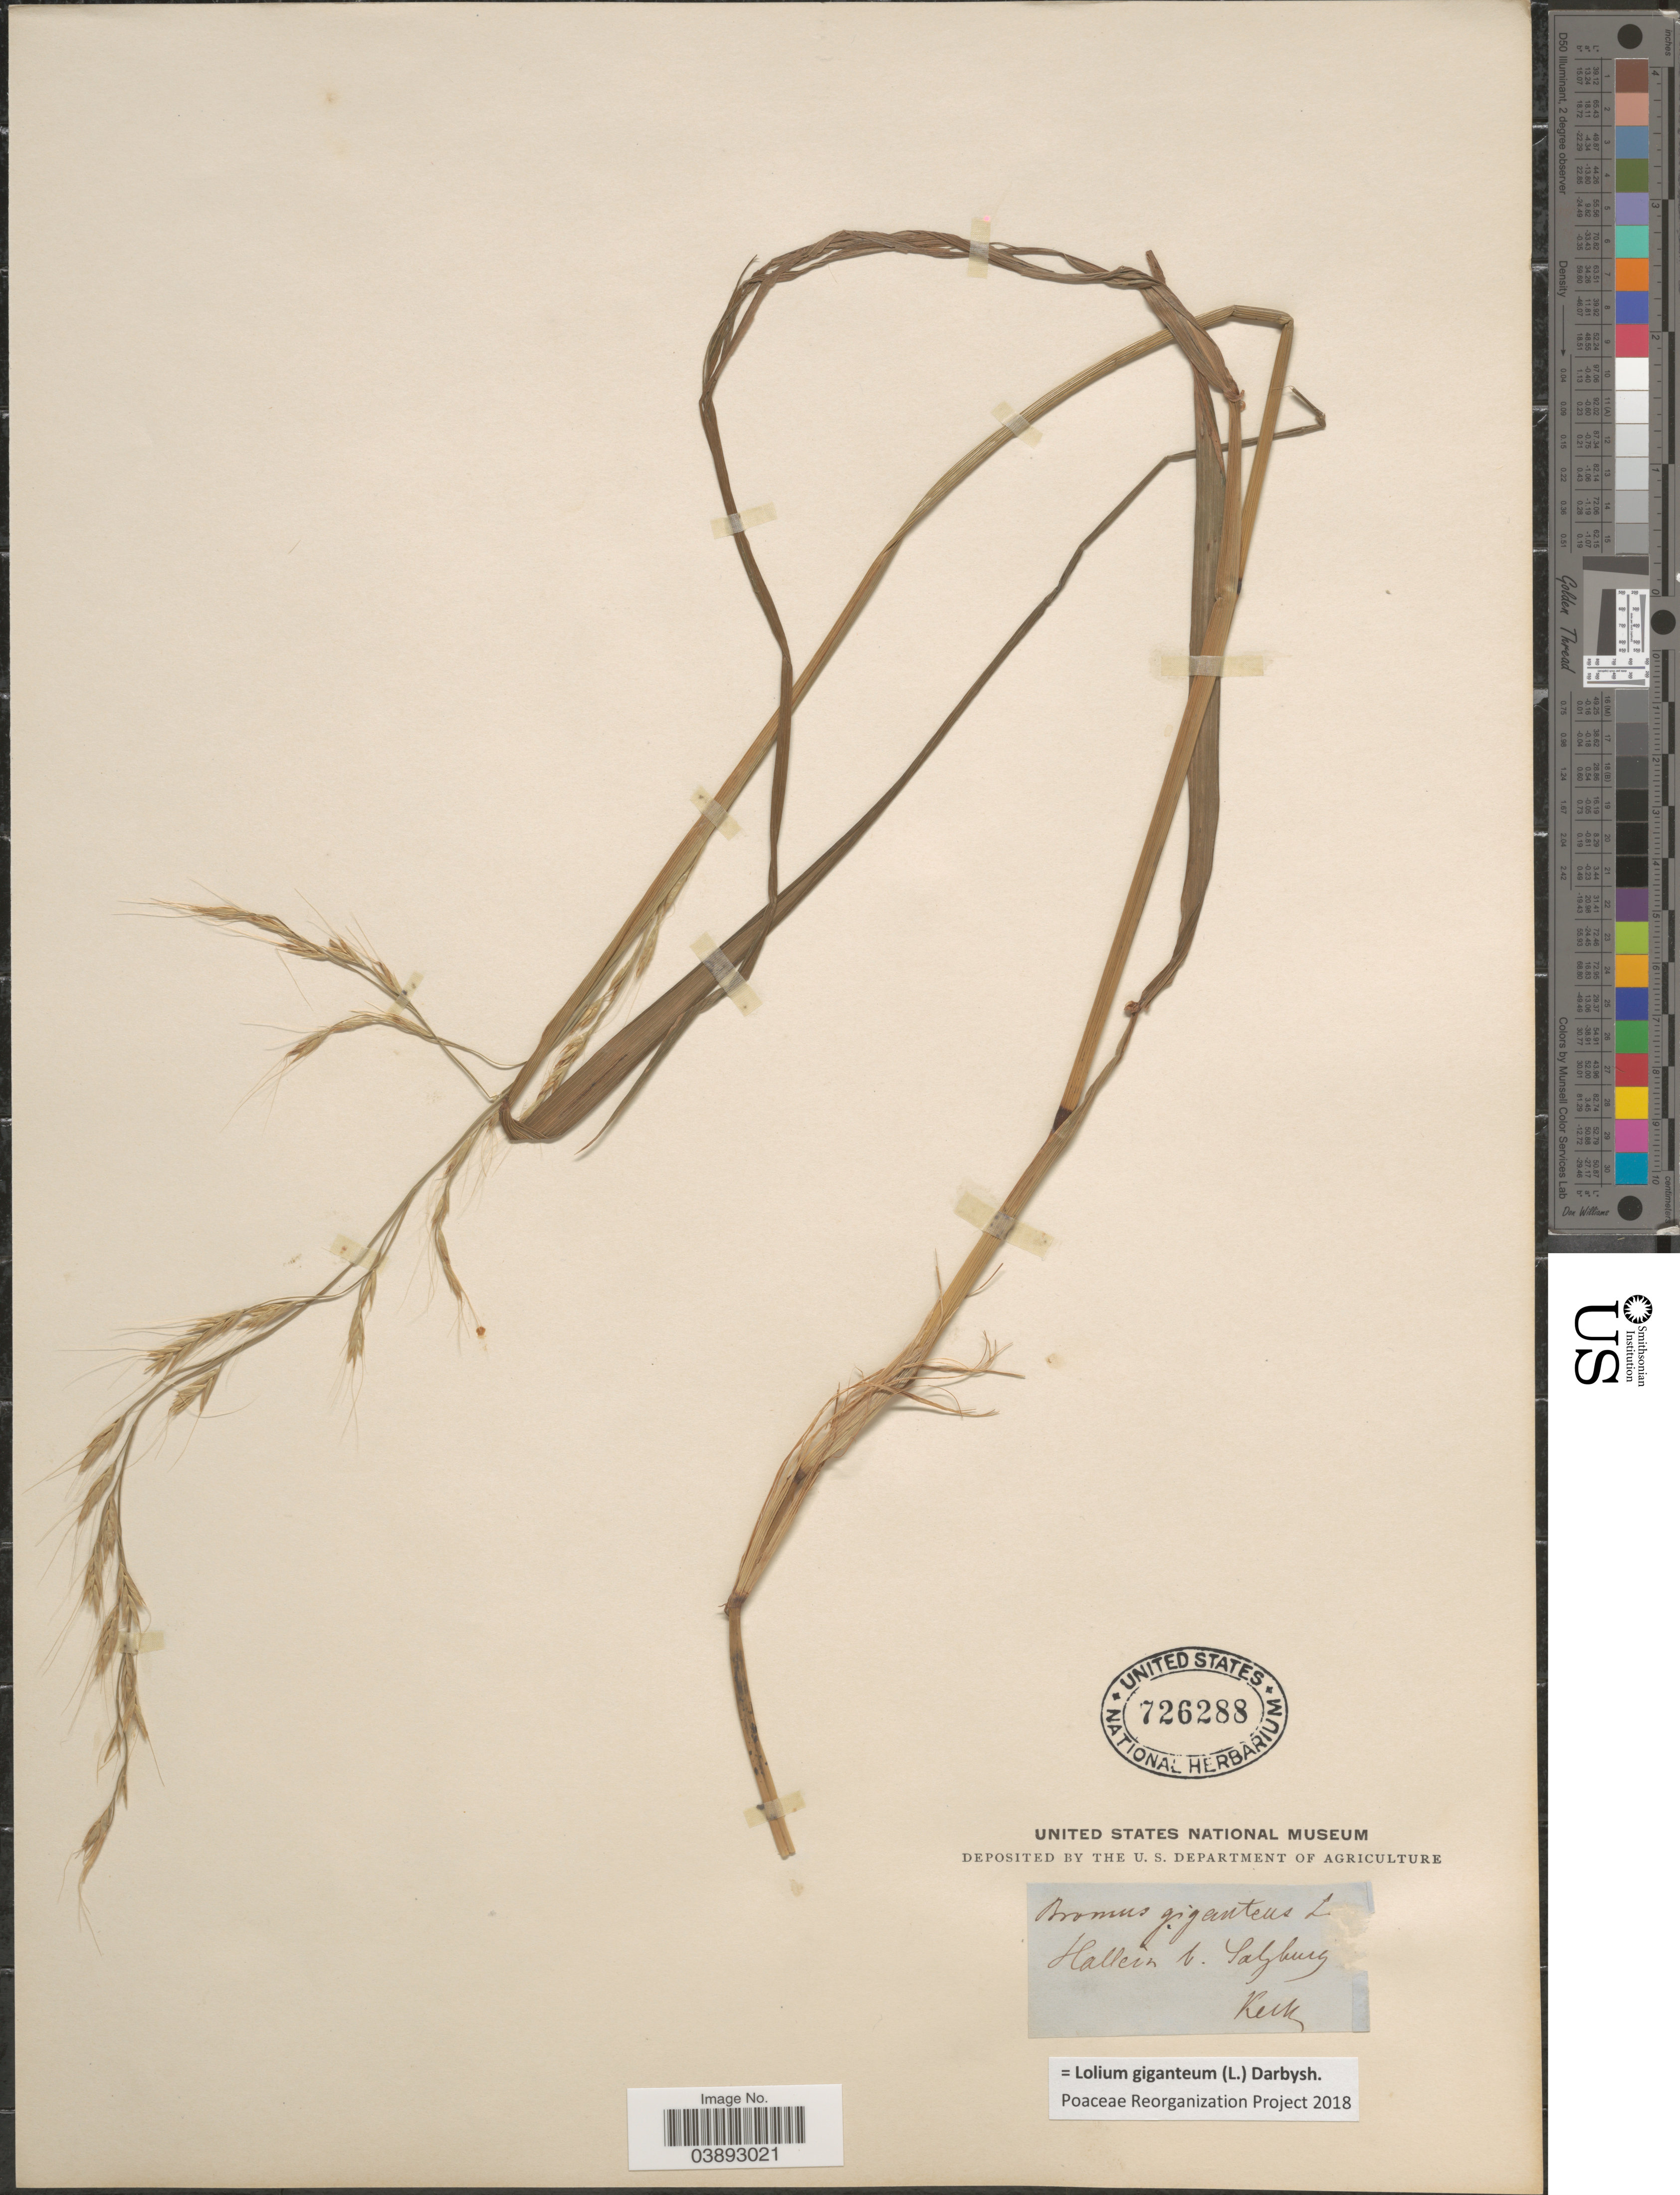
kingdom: Plantae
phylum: Tracheophyta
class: Liliopsida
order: Poales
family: Poaceae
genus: Lolium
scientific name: Lolium giganteum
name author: (L.) Darbysh.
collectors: -- Keck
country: Austria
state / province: Salzburg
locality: Hallein b. Salzburg.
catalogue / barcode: US 726288